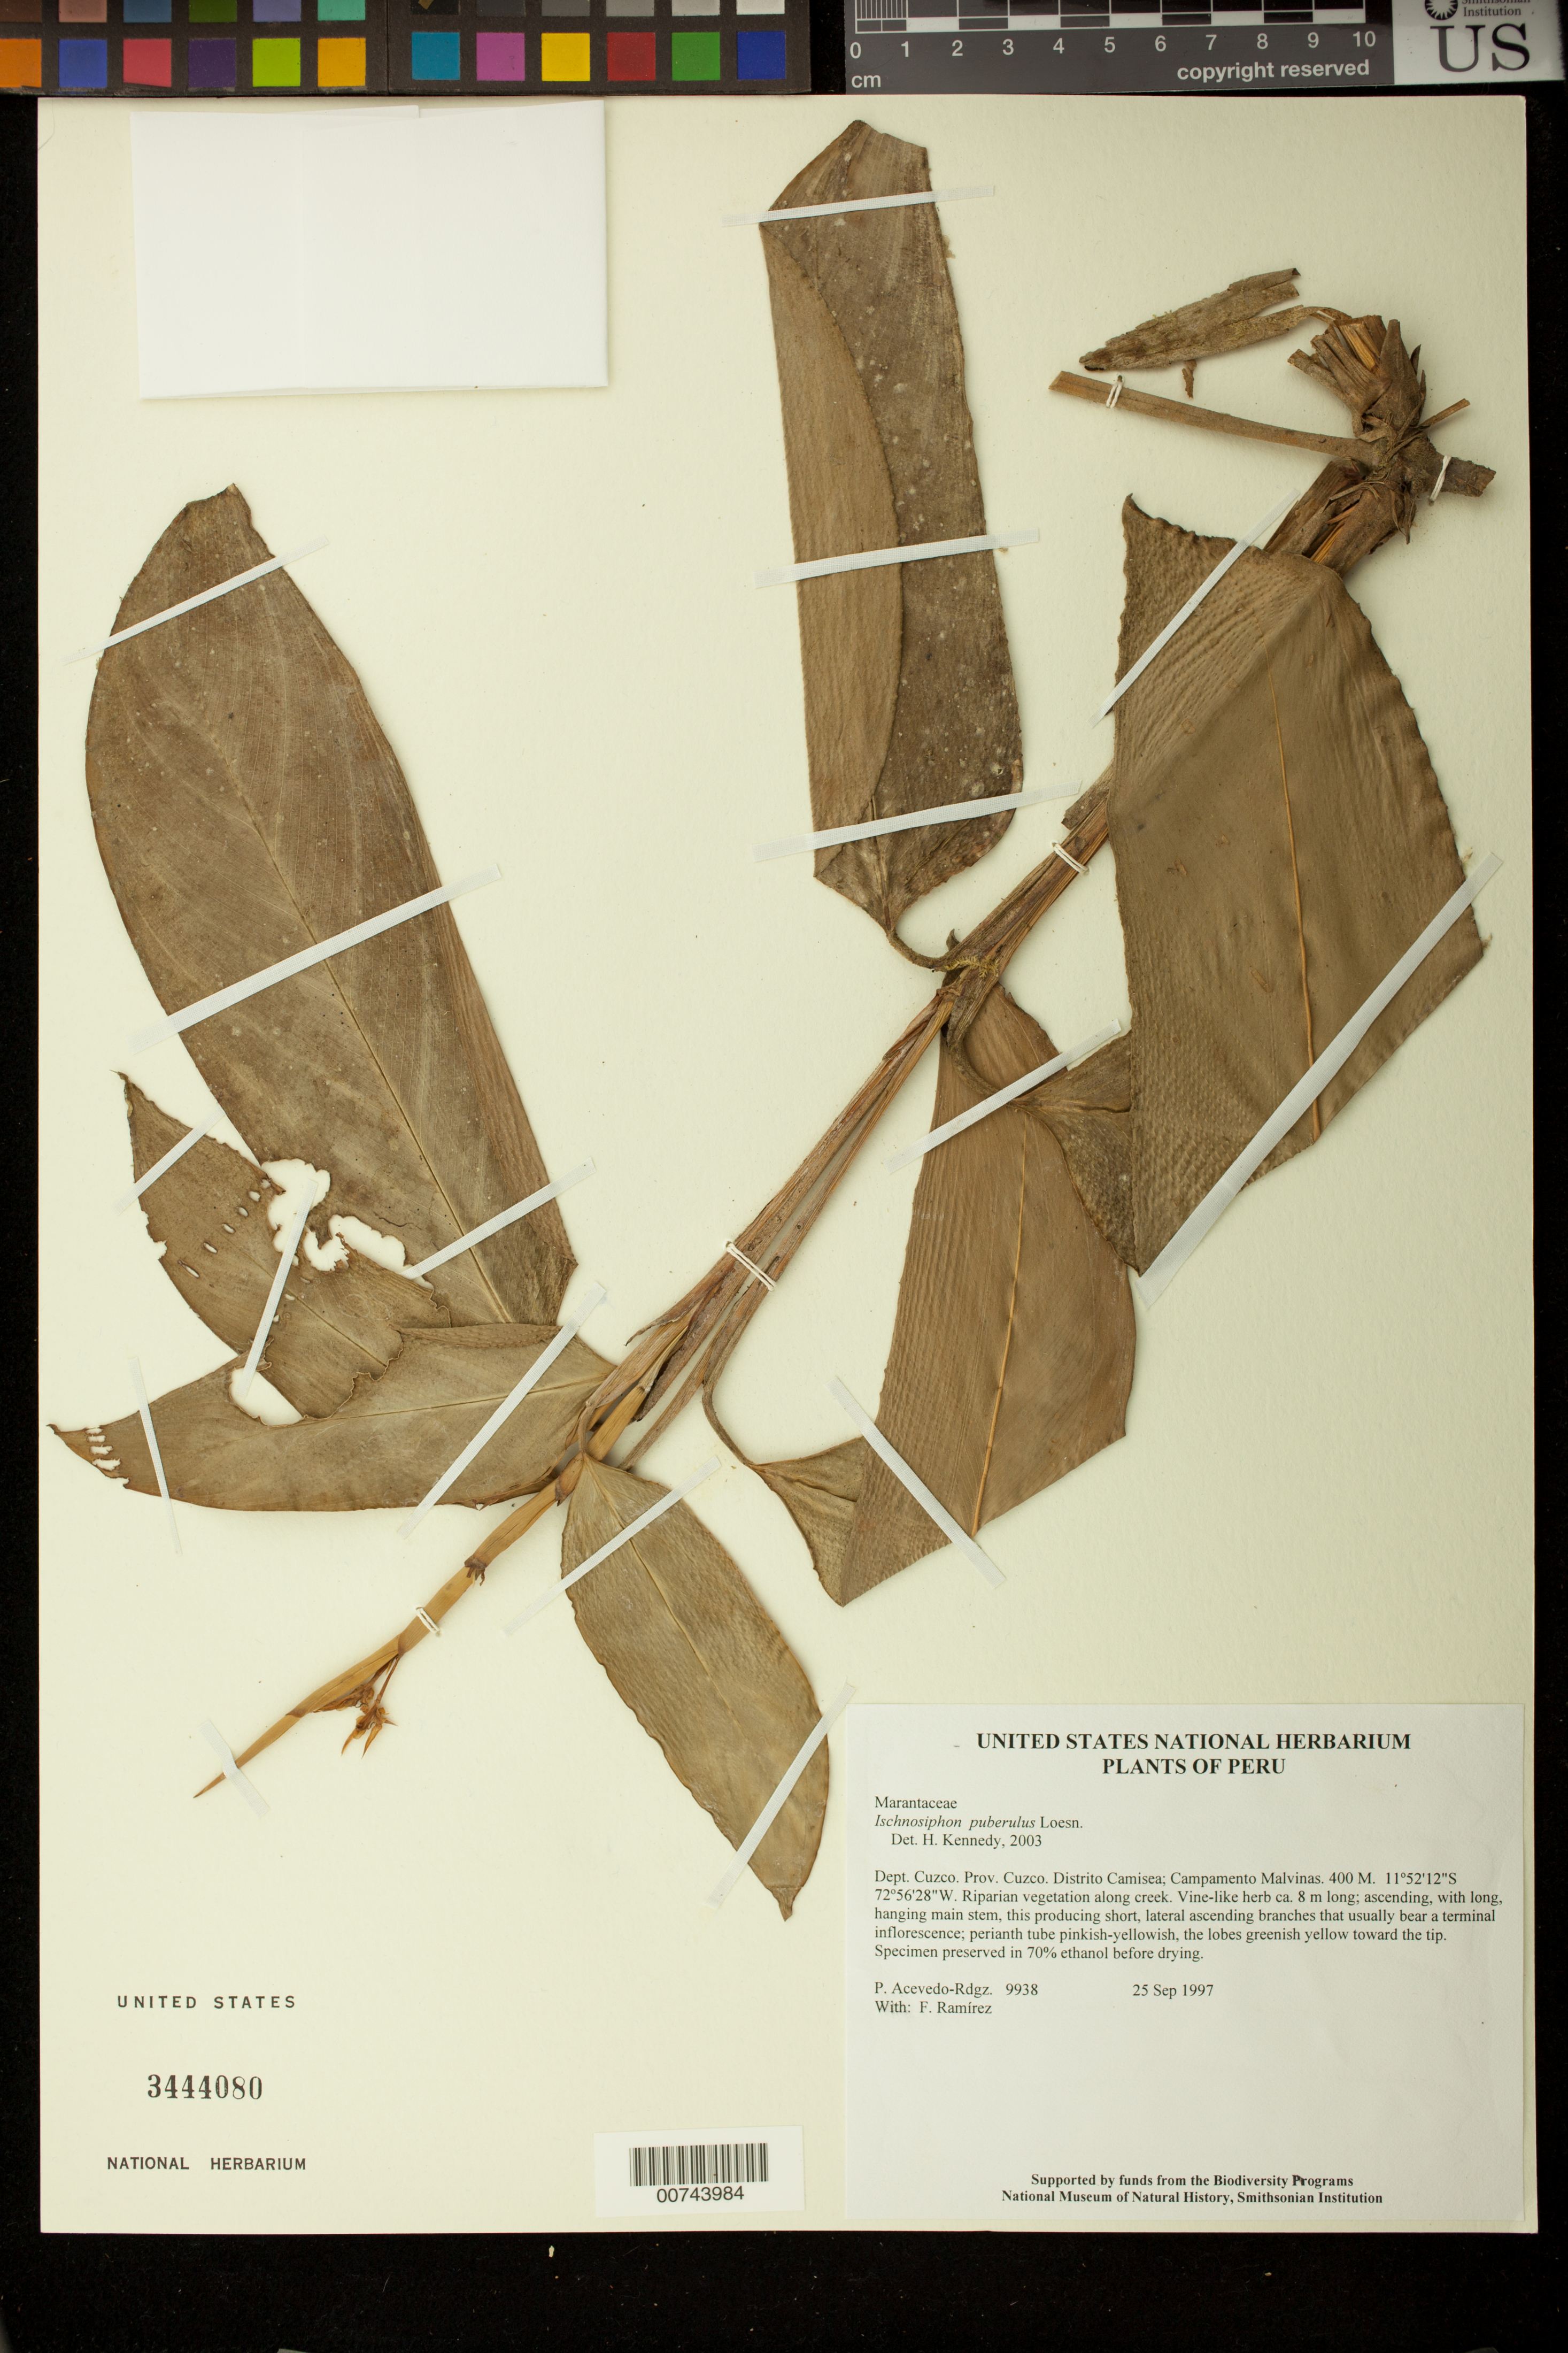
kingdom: Plantae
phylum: Tracheophyta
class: Liliopsida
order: Zingiberales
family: Marantaceae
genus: Ischnosiphon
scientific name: Ischnosiphon puberulus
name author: Loes.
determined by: Kennedy, Helen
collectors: P. Acevedo-Rodr. & F. Ramirez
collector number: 9938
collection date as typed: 25 Sep 1997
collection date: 1997-09-25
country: Peru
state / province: Cusco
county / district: Cusco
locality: Distrito Camisea; Campamento Malvinas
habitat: Riparian vegetation along creek.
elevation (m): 400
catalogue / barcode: US 3444080